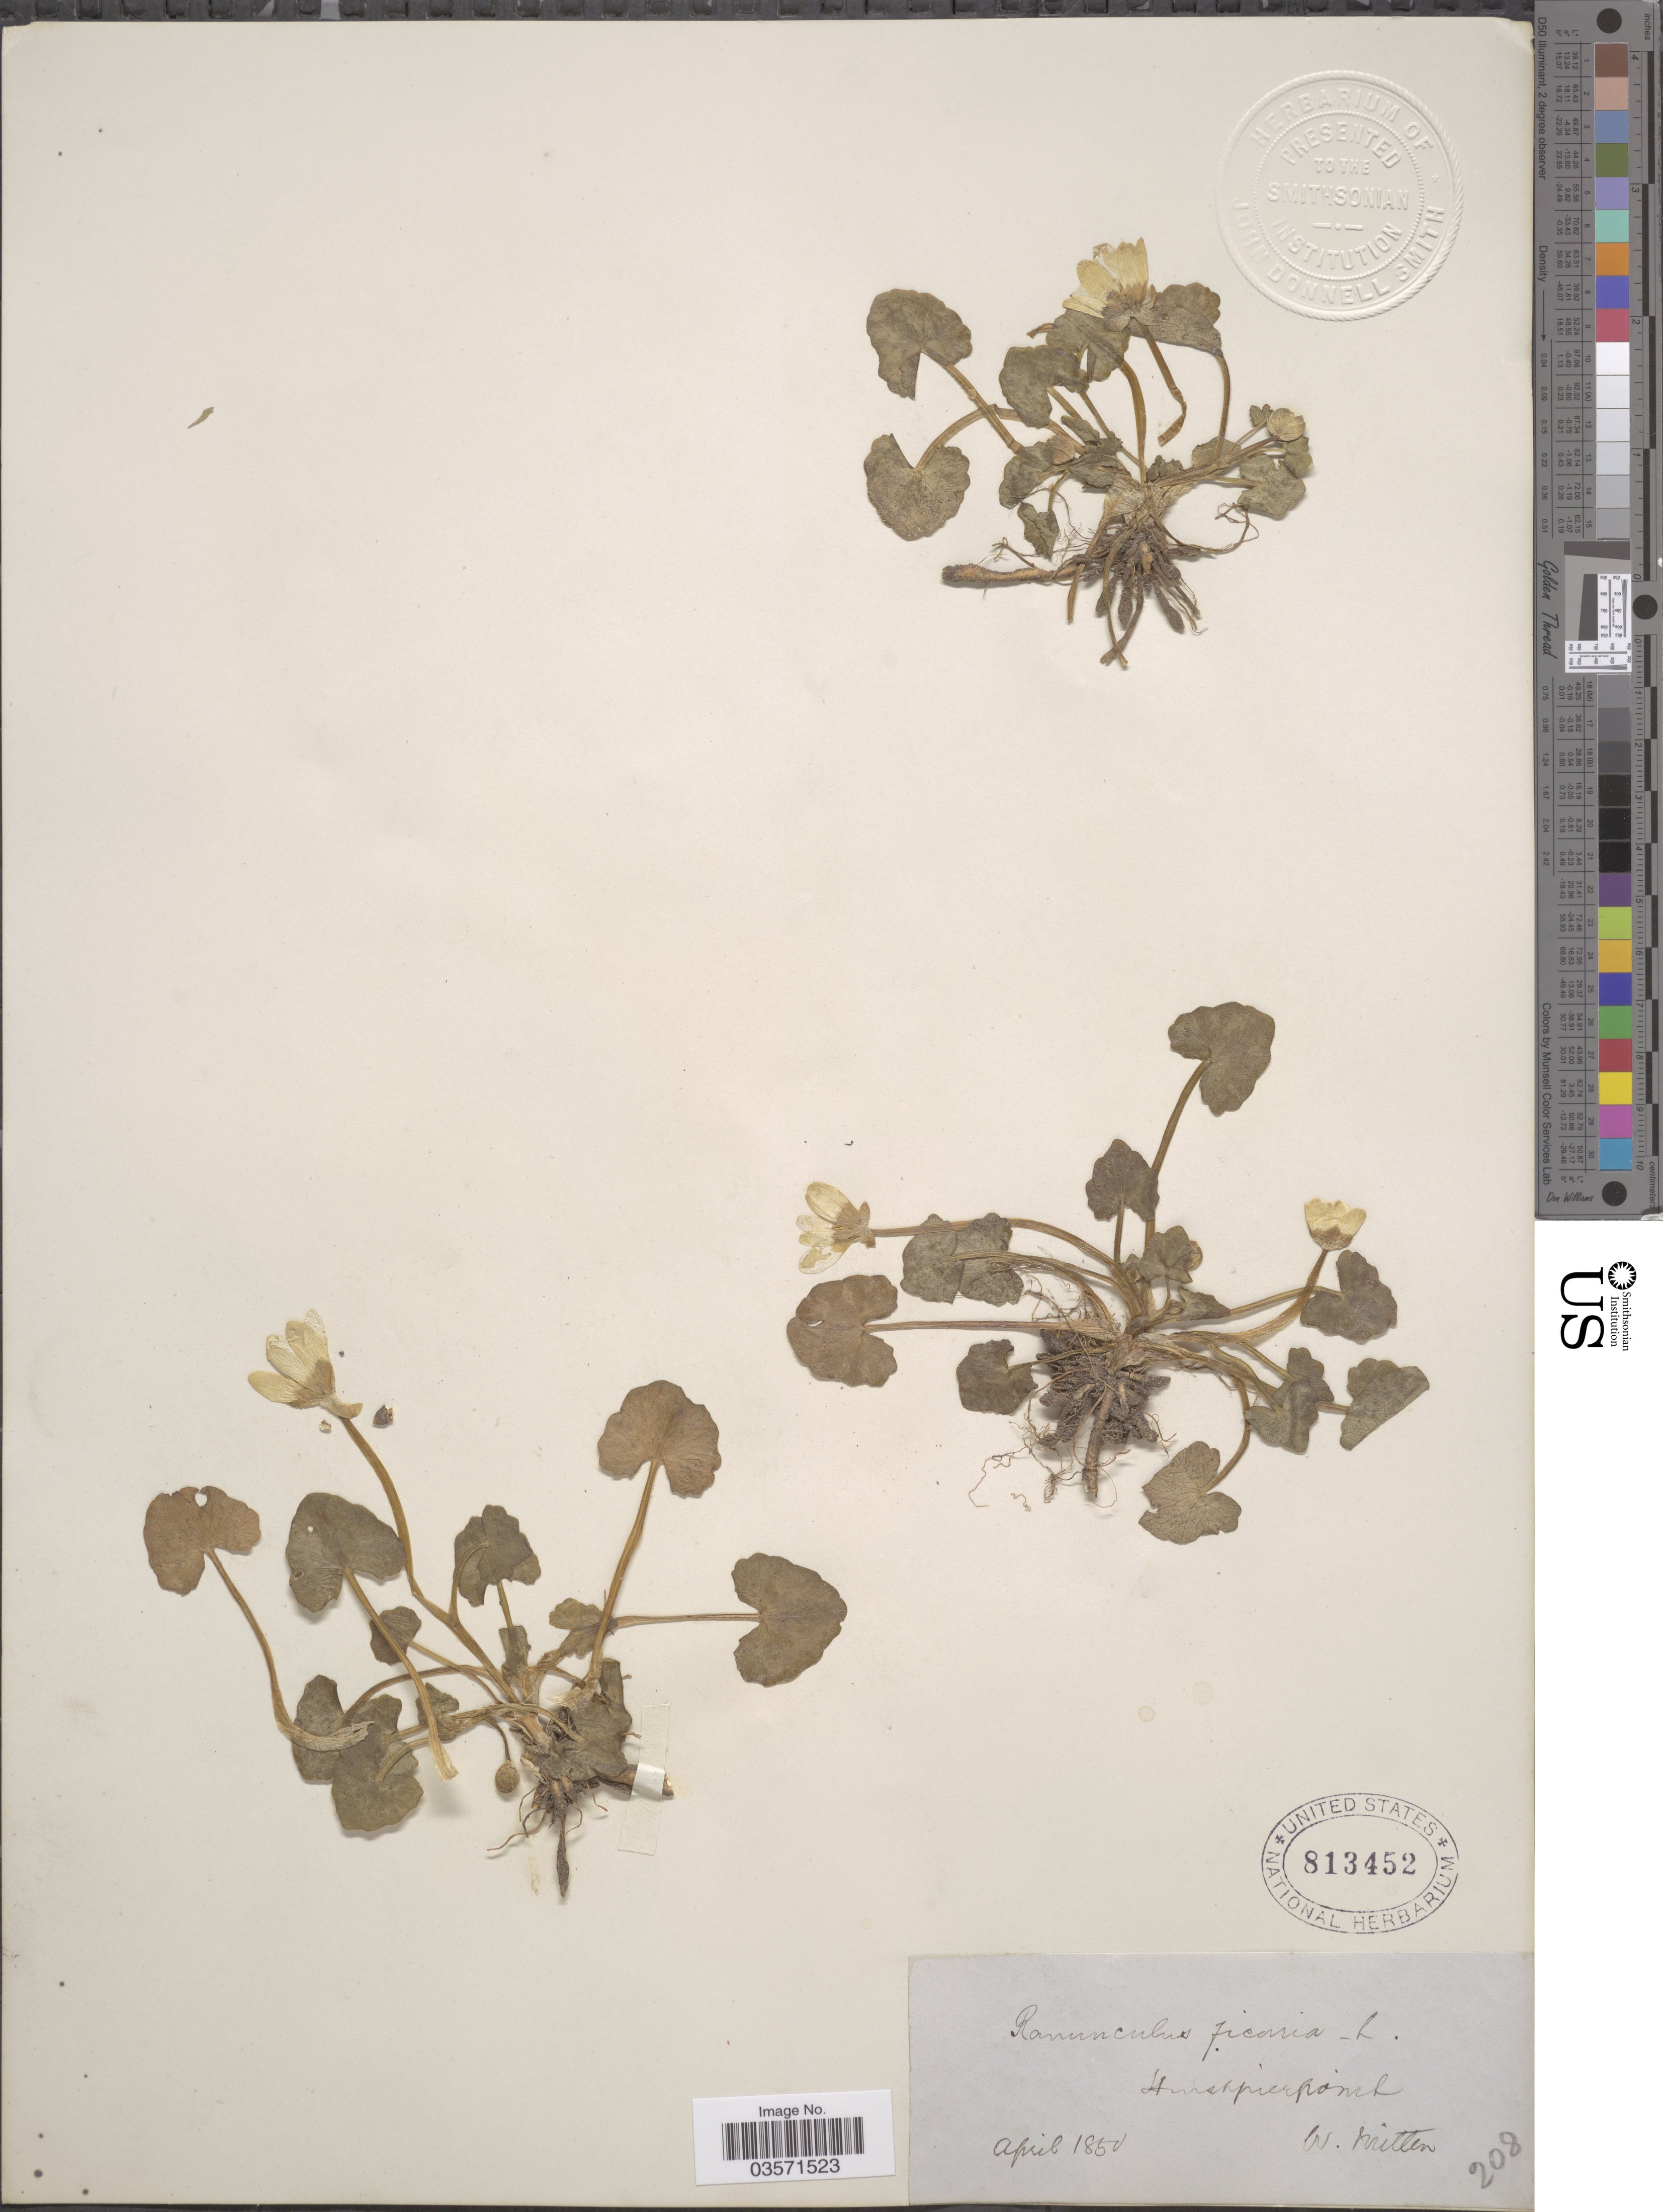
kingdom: Plantae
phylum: Tracheophyta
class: Magnoliopsida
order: Ranunculales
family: Ranunculaceae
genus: Ficaria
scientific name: Ficaria verna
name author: Huds.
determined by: Strong, M. T., (US), Smithsonian Institution - National Museum of Natural History (UNITED STATES)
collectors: W. Mitten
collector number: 208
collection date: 1850-04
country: United Kingdom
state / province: England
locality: Hurstpierpoint.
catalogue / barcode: US 813452